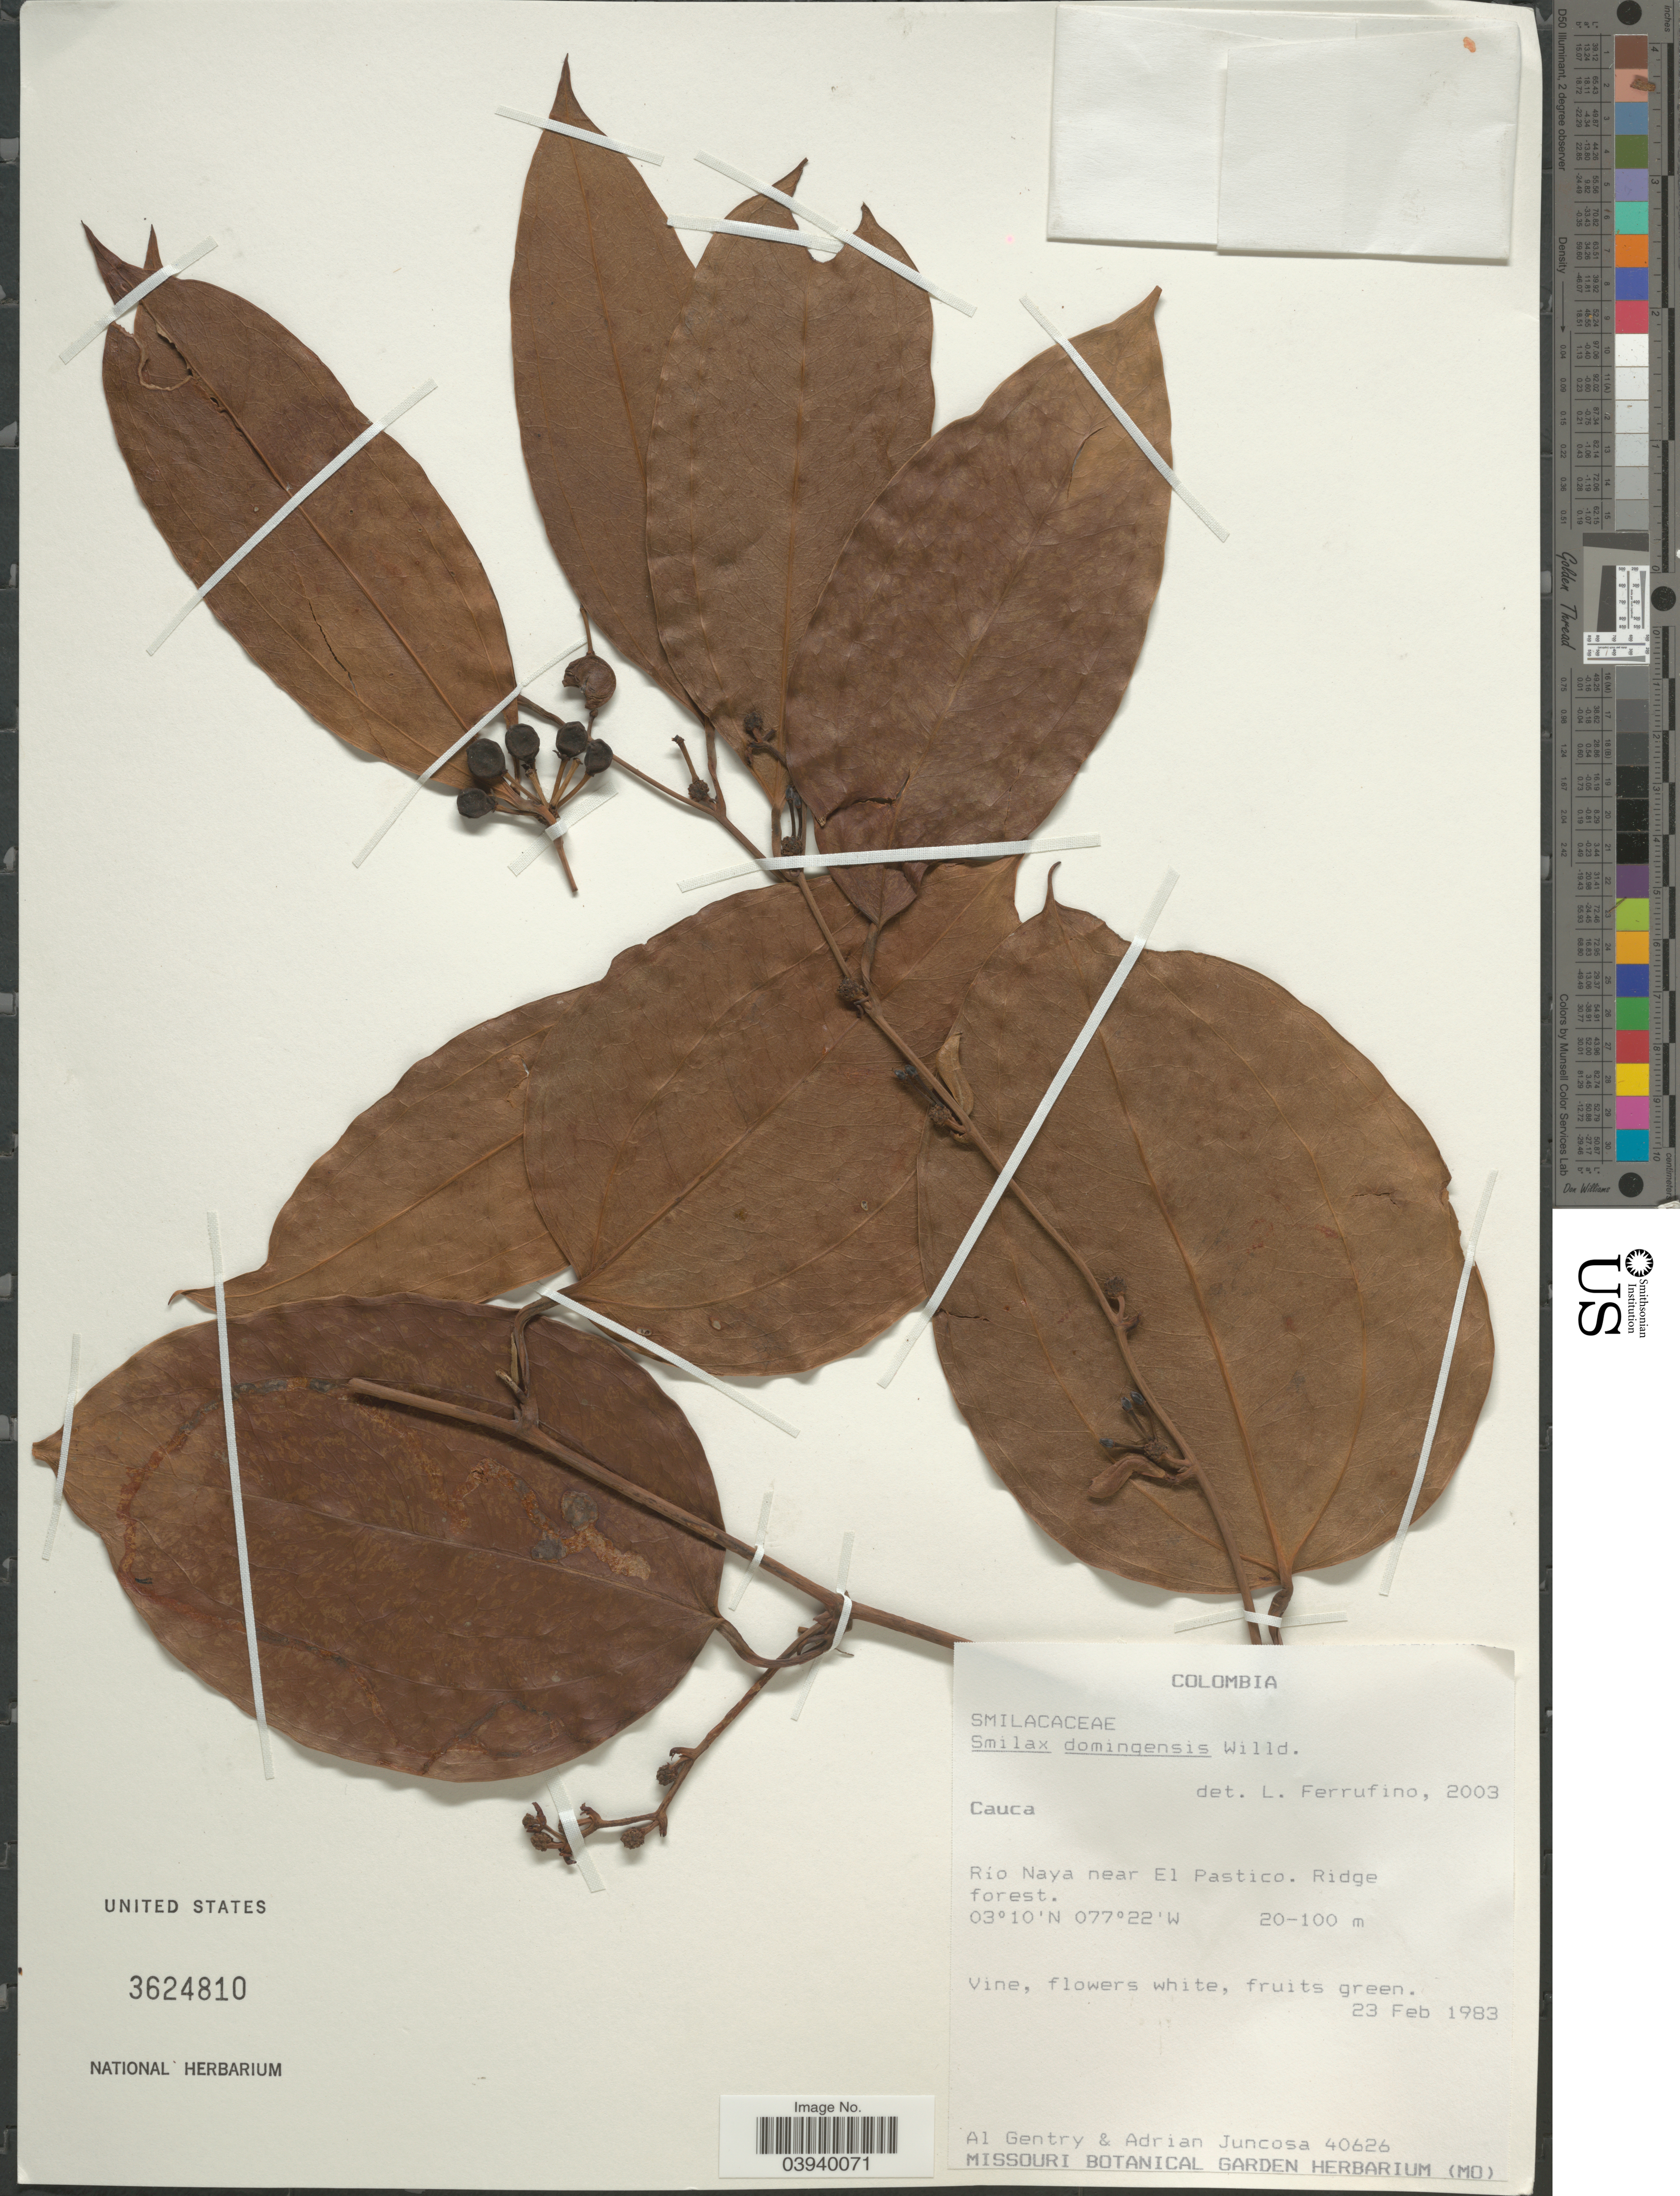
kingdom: Plantae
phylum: Tracheophyta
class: Liliopsida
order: Liliales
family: Smilacaceae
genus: Smilax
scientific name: Smilax domingensis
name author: Willd.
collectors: A. H. Gentry & A. Juncosa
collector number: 40626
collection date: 1983-02-23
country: Colombia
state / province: Cauca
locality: Rio Naya near El Pastico. Ridge forest.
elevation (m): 20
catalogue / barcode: US 3624810